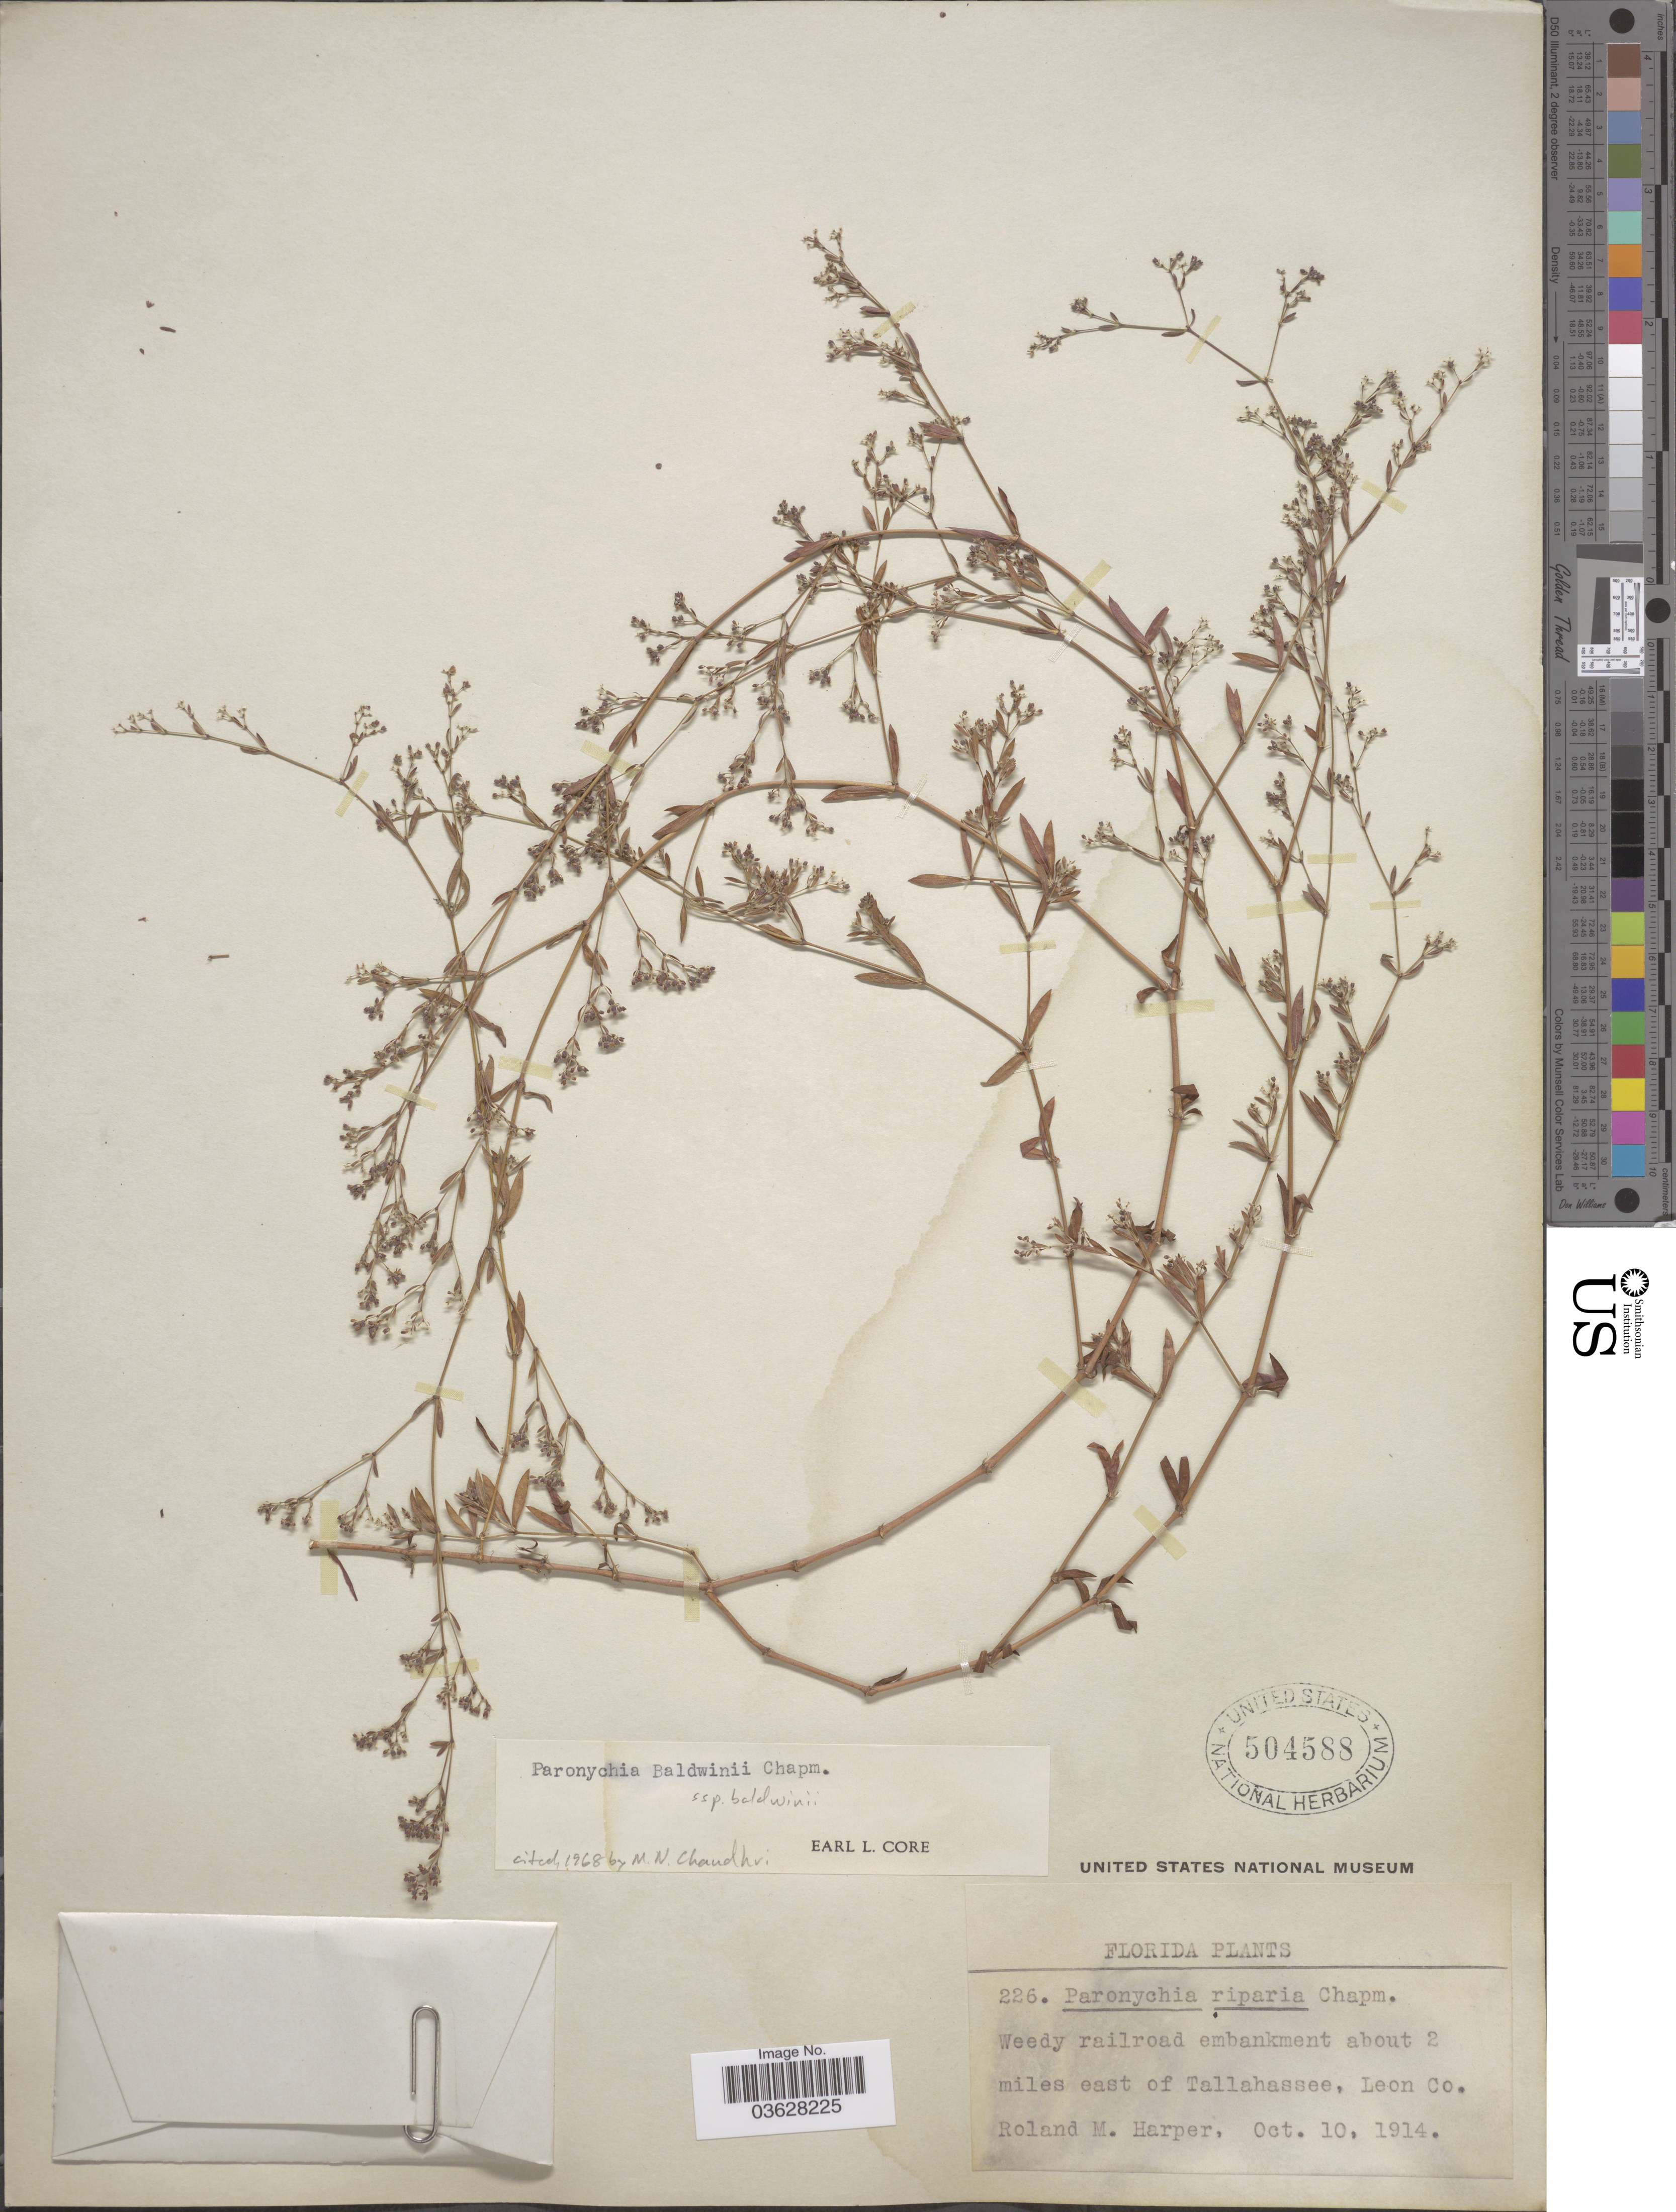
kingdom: Plantae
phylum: Tracheophyta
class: Magnoliopsida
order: Caryophyllales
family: Caryophyllaceae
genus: Paronychia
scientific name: Paronychia baldwinii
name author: (A. Gray & Torr.) Fenzl ex Walp.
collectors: R. M. Harper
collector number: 226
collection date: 1914-10-10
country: United States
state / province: Florida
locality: Weedy railroad embankment about 2 miles east of Tallahassee, Leon Co.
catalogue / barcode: US 504588